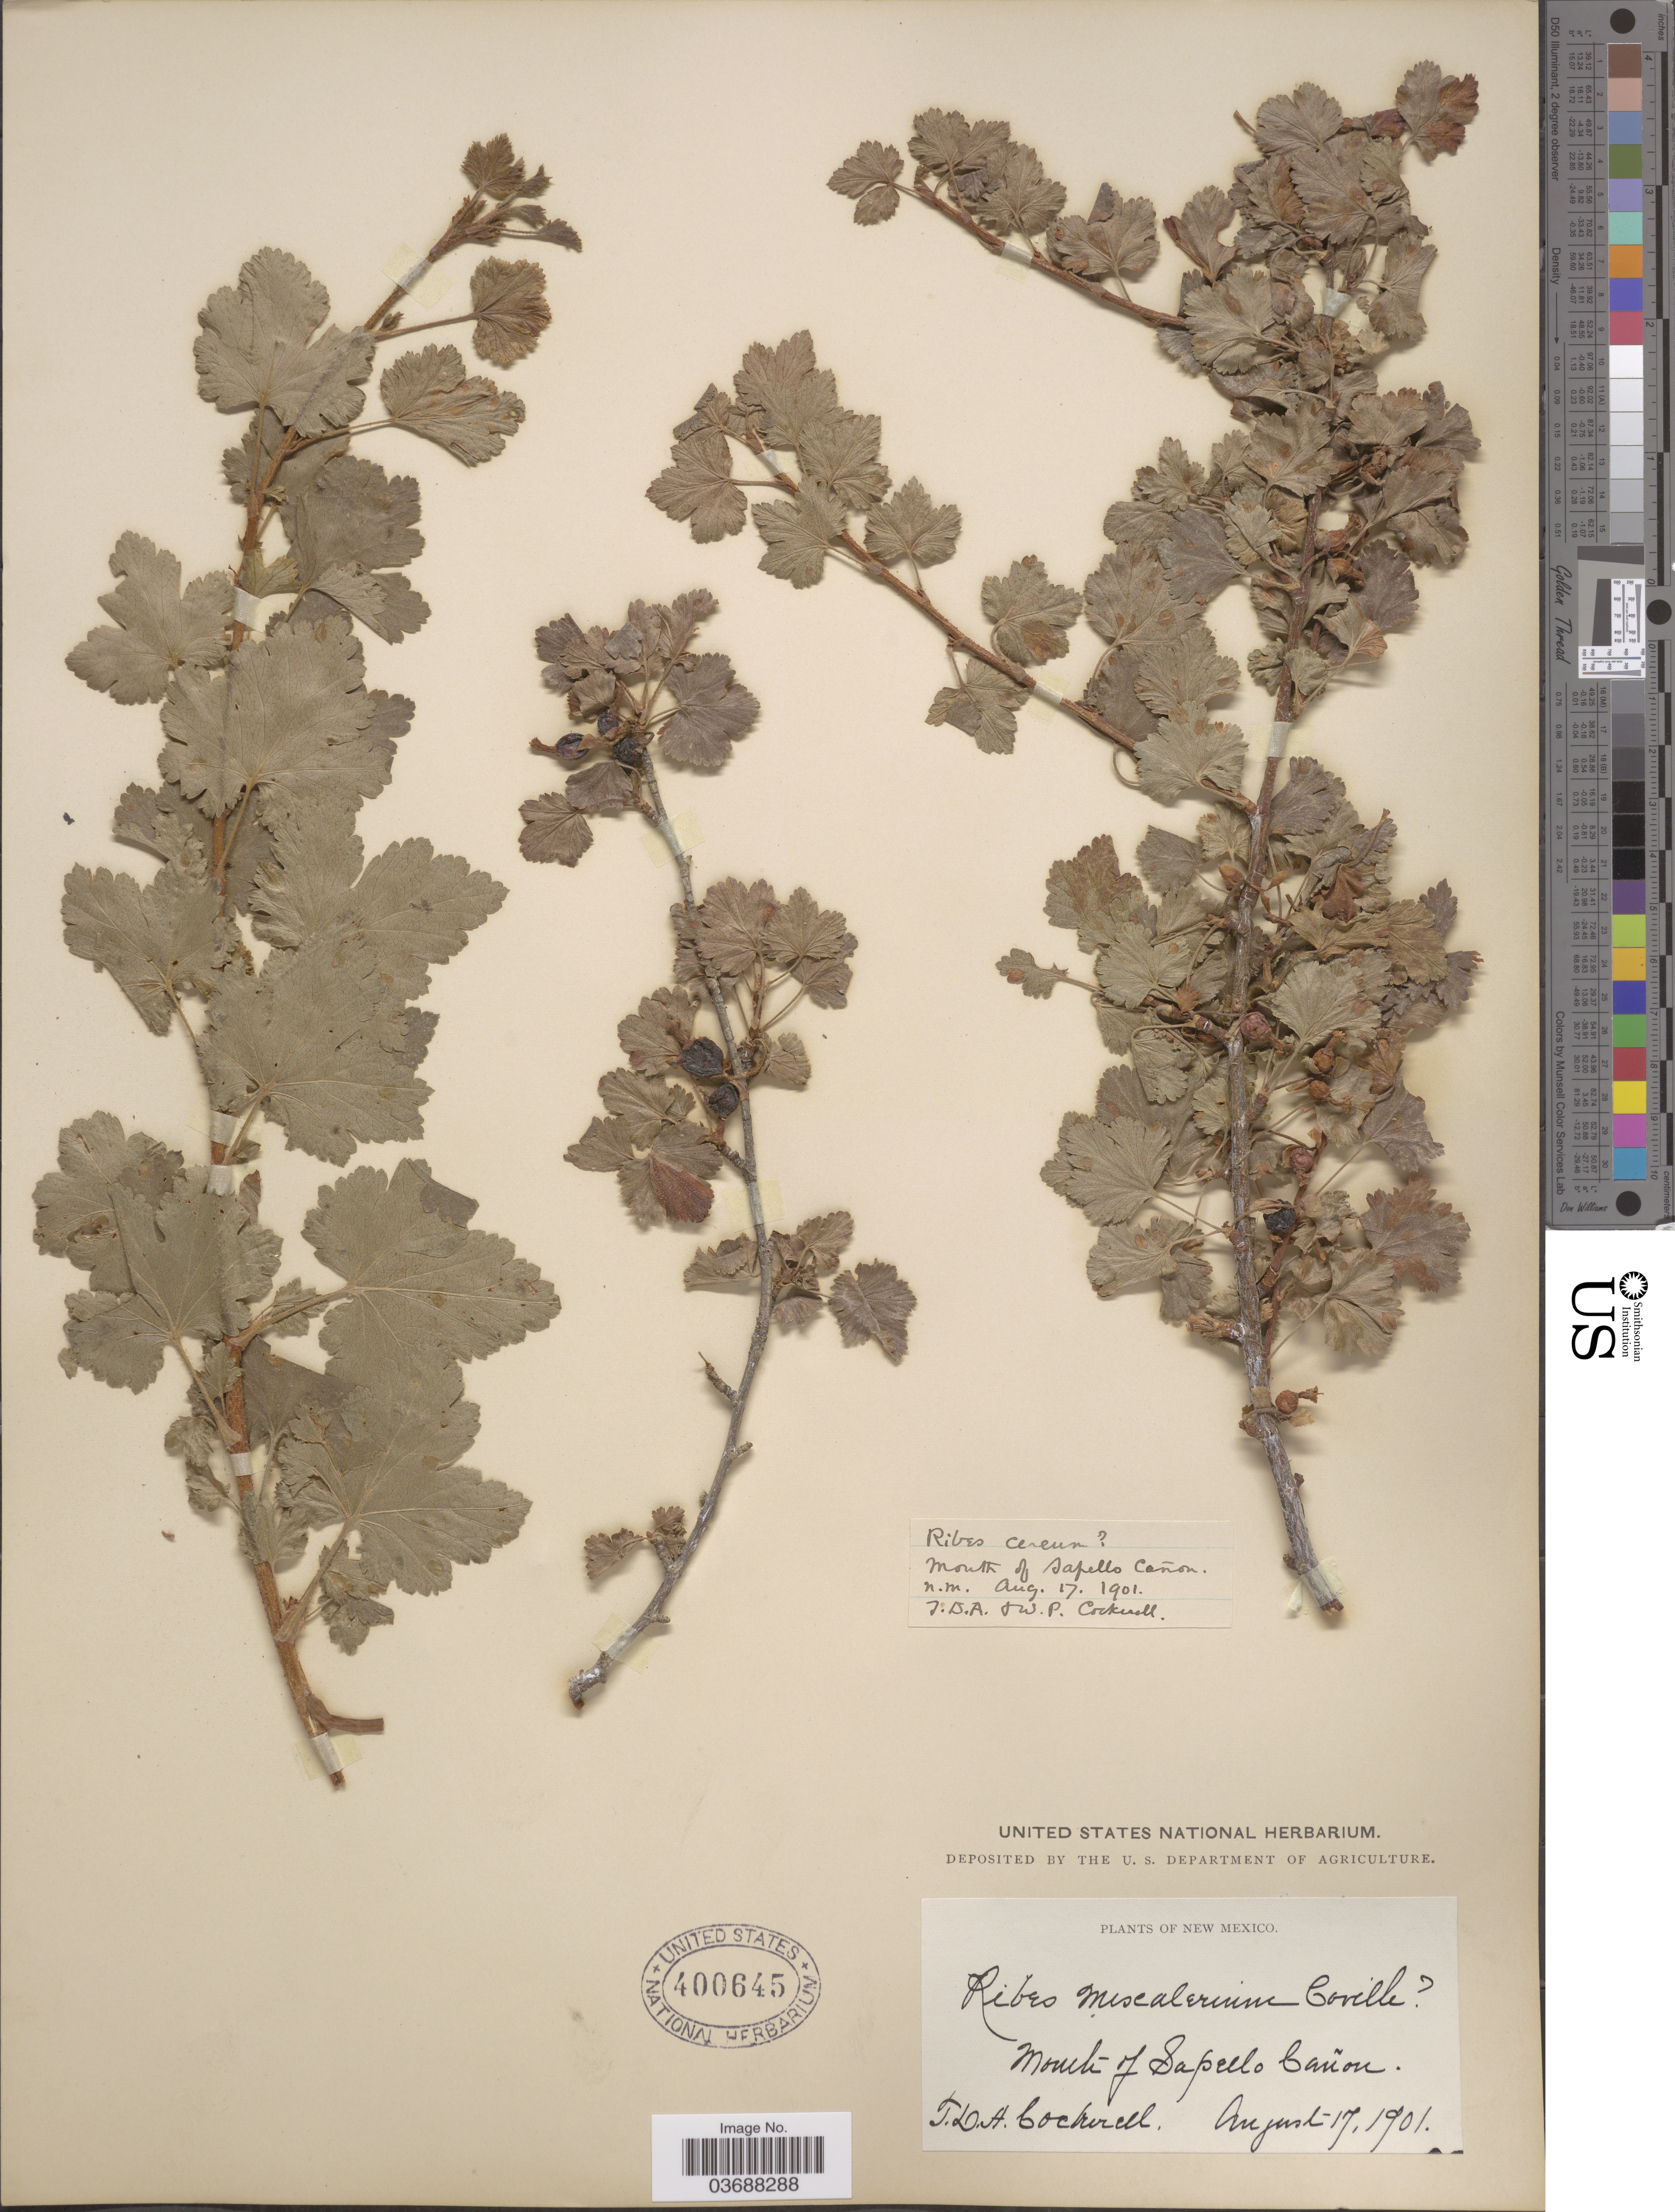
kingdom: Plantae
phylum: Tracheophyta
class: Magnoliopsida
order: Saxifragales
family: Grossulariaceae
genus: Ribes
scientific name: Ribes mescalerium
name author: Coville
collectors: T. Cockerell & W. Cockerell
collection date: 1901-08-17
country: United States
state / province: New Mexico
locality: Mouth of Sapello Cañon.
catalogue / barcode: US 400645